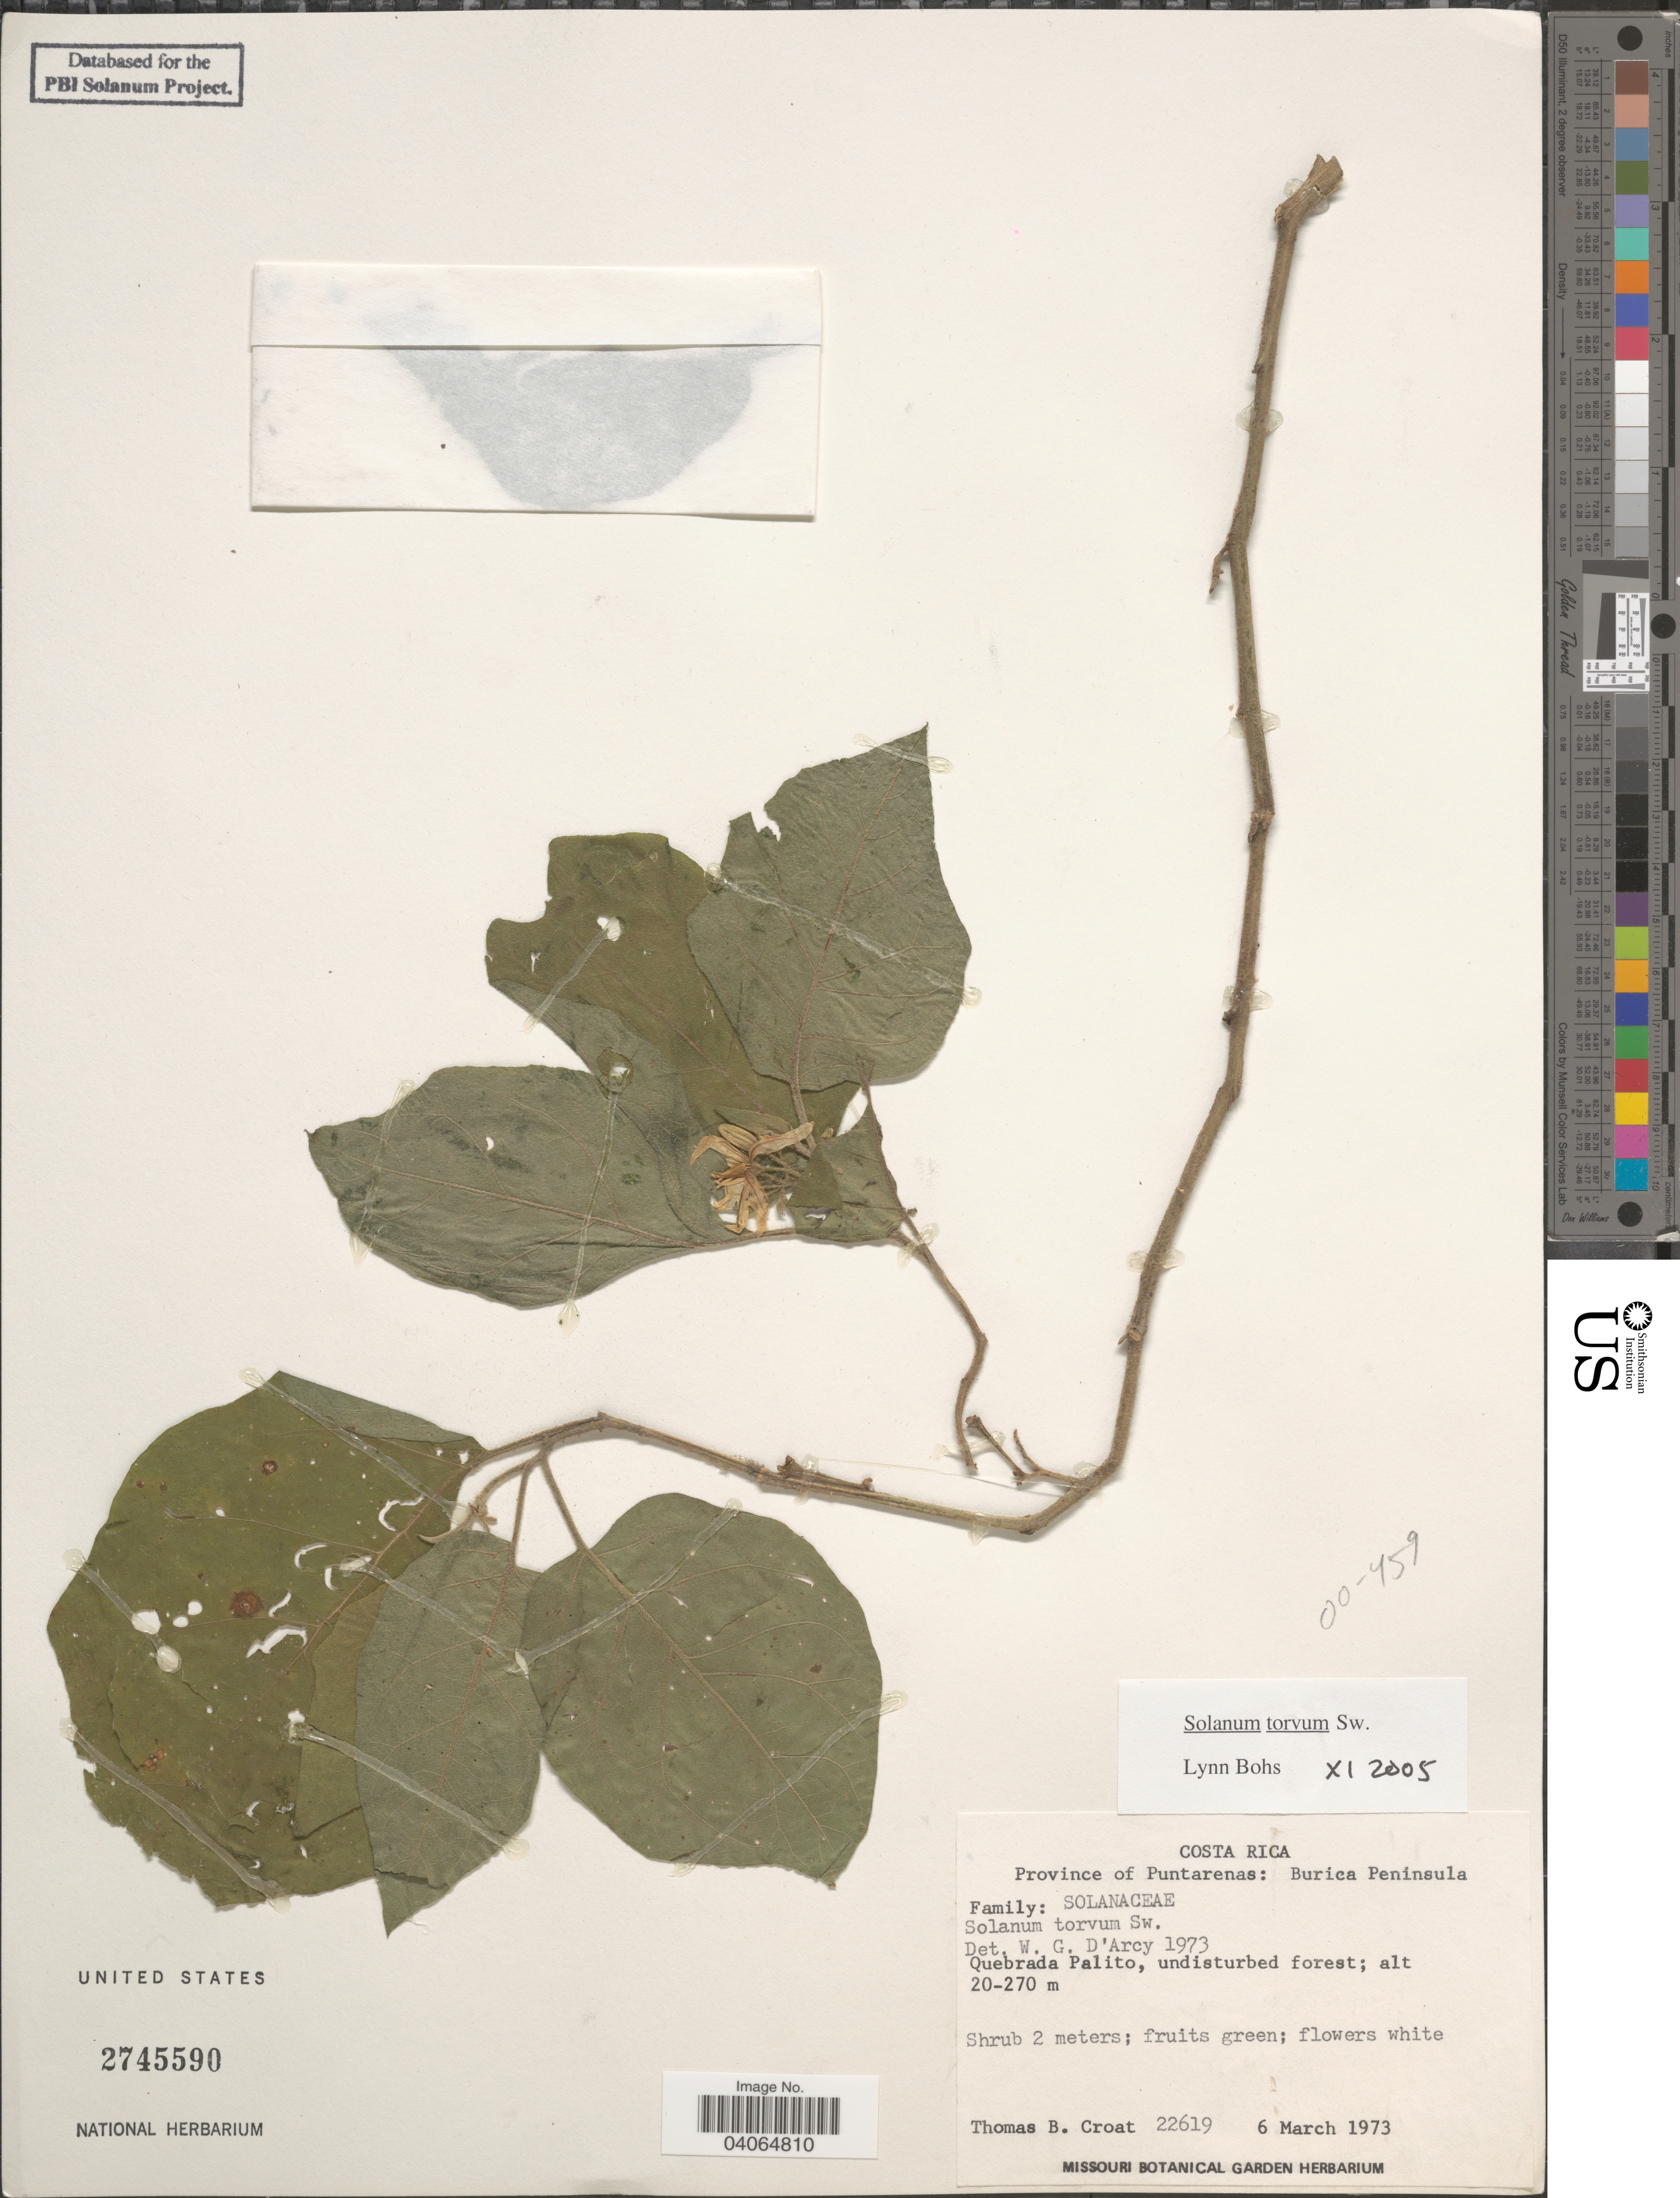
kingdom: Plantae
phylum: Tracheophyta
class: Magnoliopsida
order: Solanales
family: Solanaceae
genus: Solanum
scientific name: Solanum torvum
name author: Sw.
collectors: T. B. Croat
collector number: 22619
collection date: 1973-03-06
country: Costa Rica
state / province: Puntarenas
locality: Burica Peninsula. Quebrada Palito.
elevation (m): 20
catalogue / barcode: US 2745590